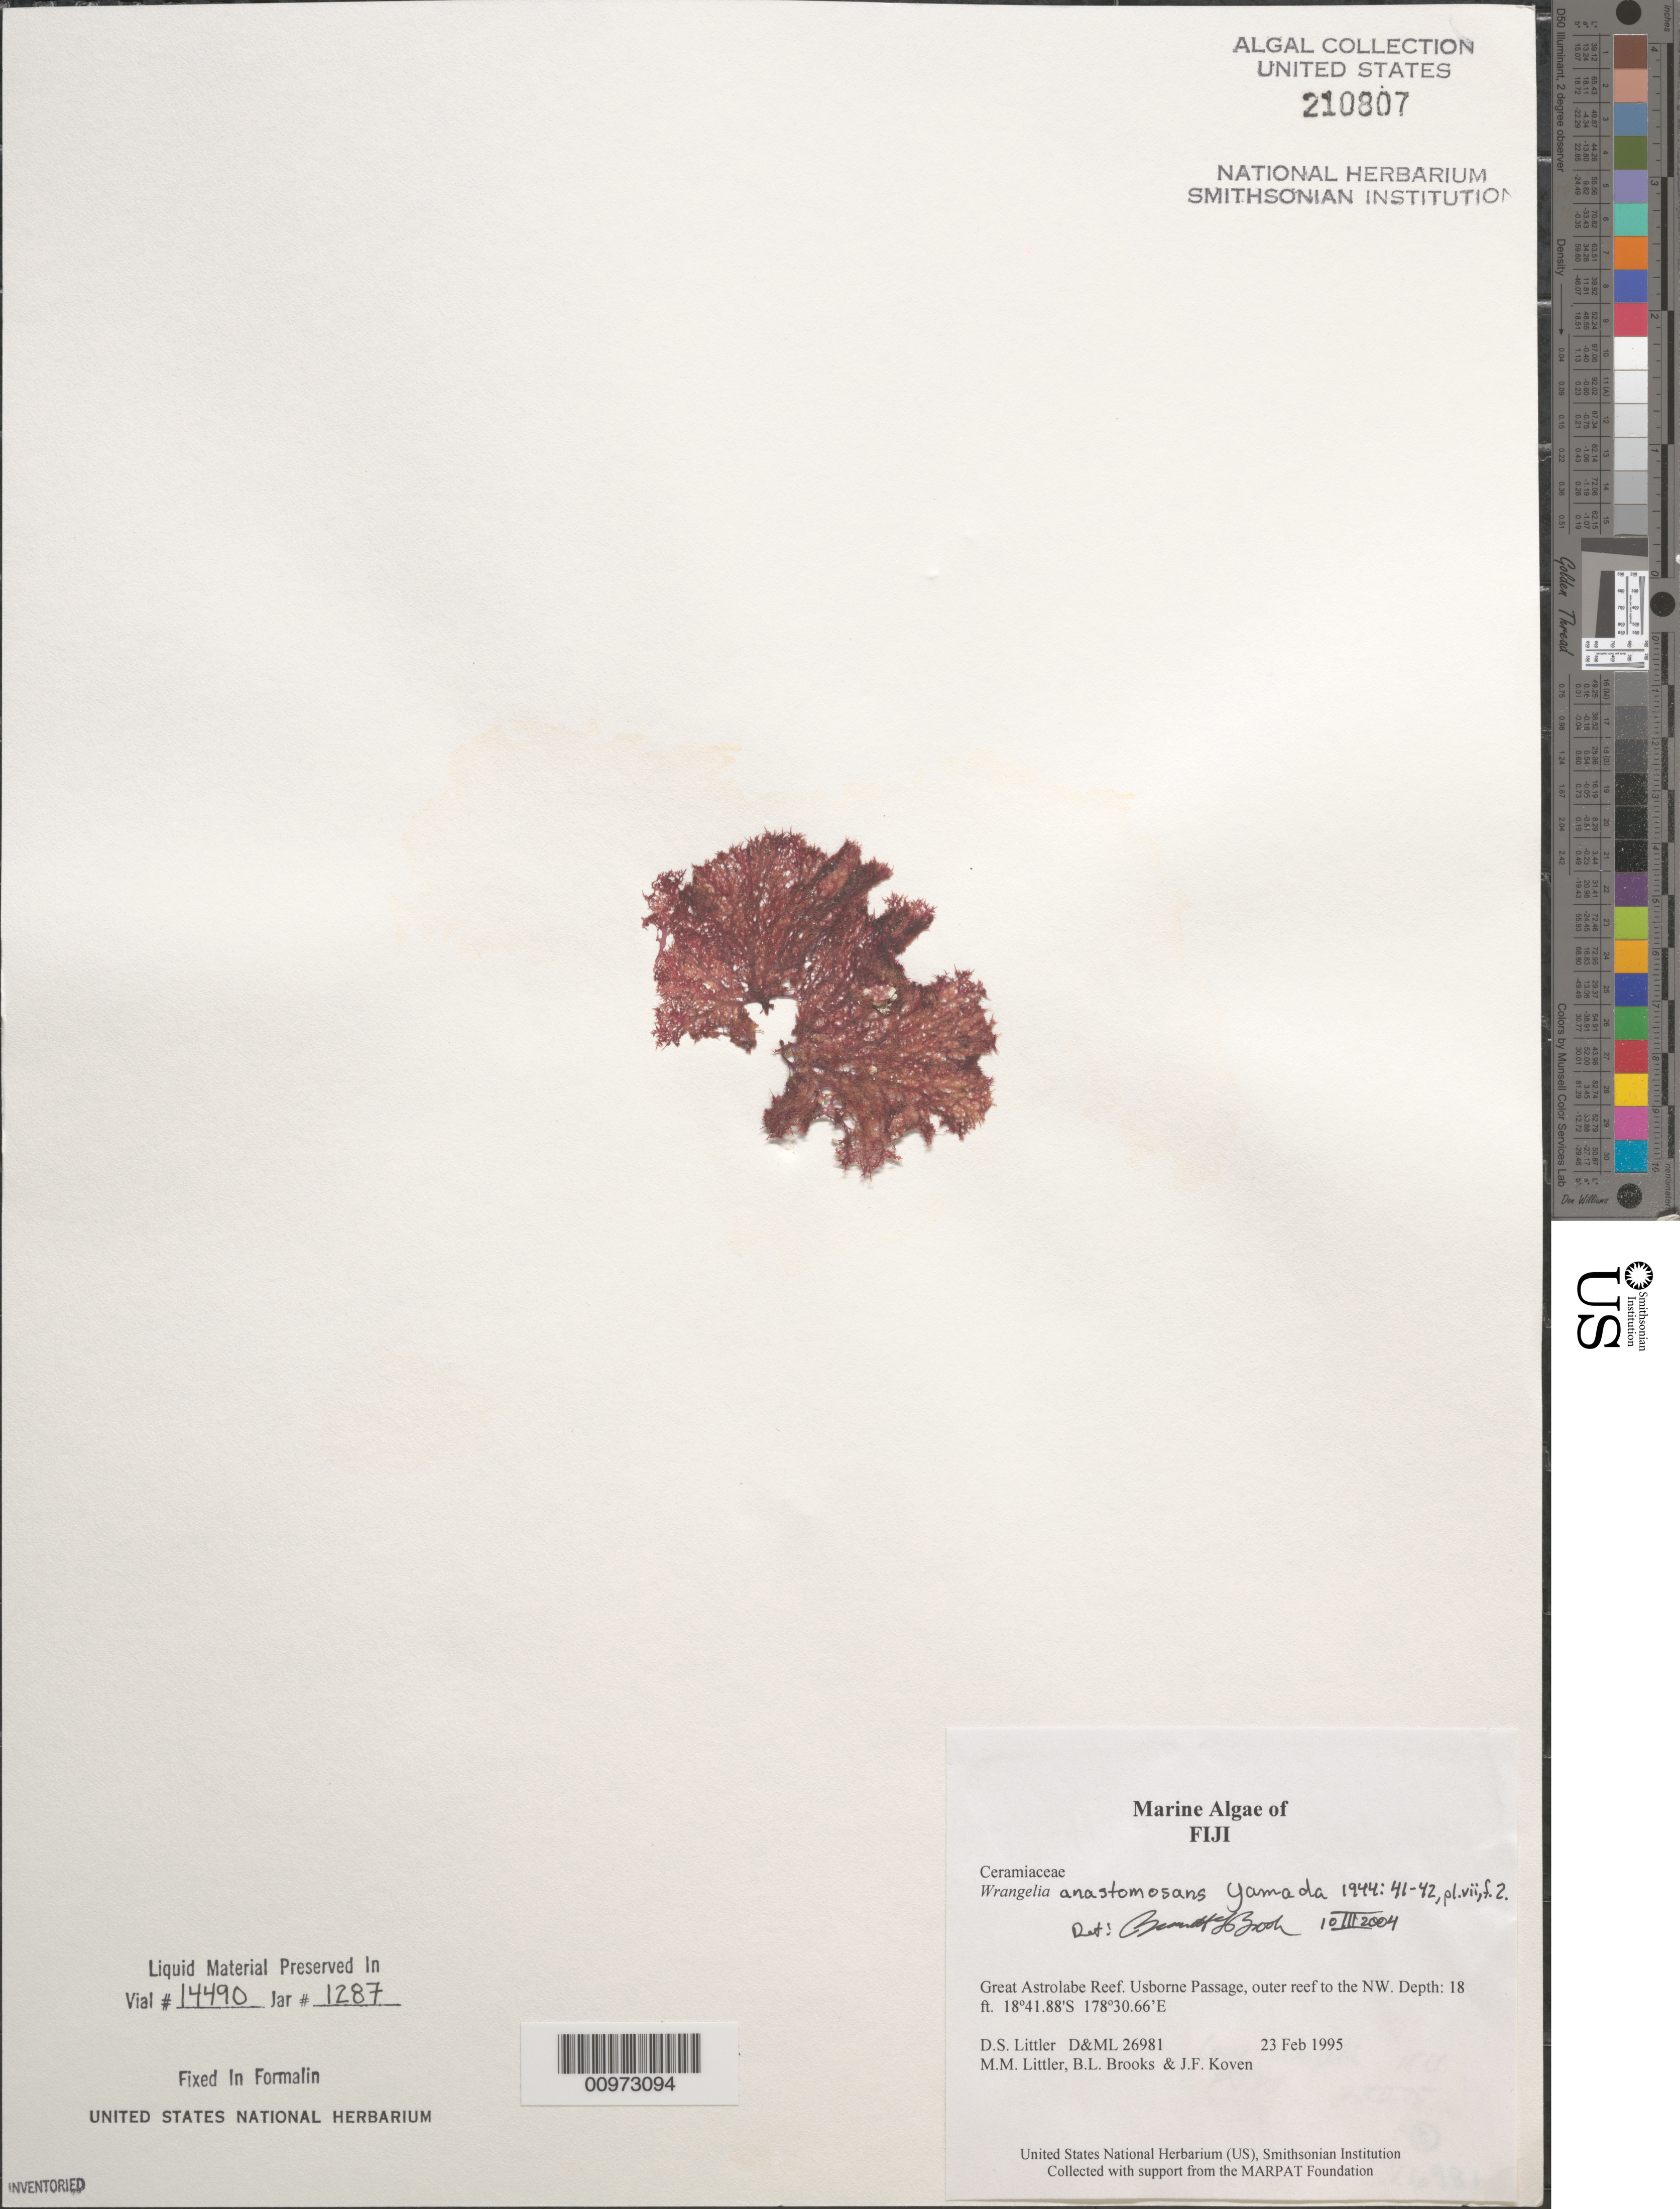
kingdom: Plantae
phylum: Rhodophyta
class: Florideophyceae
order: Ceramiales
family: Wrangeliaceae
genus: Wrangelia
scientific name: Wrangelia anastomosans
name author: Yamada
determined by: Brooks, B. L., (BOT), Smithsonian Institution - National Museum of Natural History (UNITED STATES)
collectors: D. S. Littler, M. M. Littler, B. Brooks & J. Koven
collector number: D&ML 26981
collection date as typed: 23 Feb 1995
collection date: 1995-02-23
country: Fiji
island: Great Astrolabe Reef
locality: Great Astrolabe Reef, Usborne Passage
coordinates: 18 41.88'S, 178 30.66'E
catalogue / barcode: US 210807